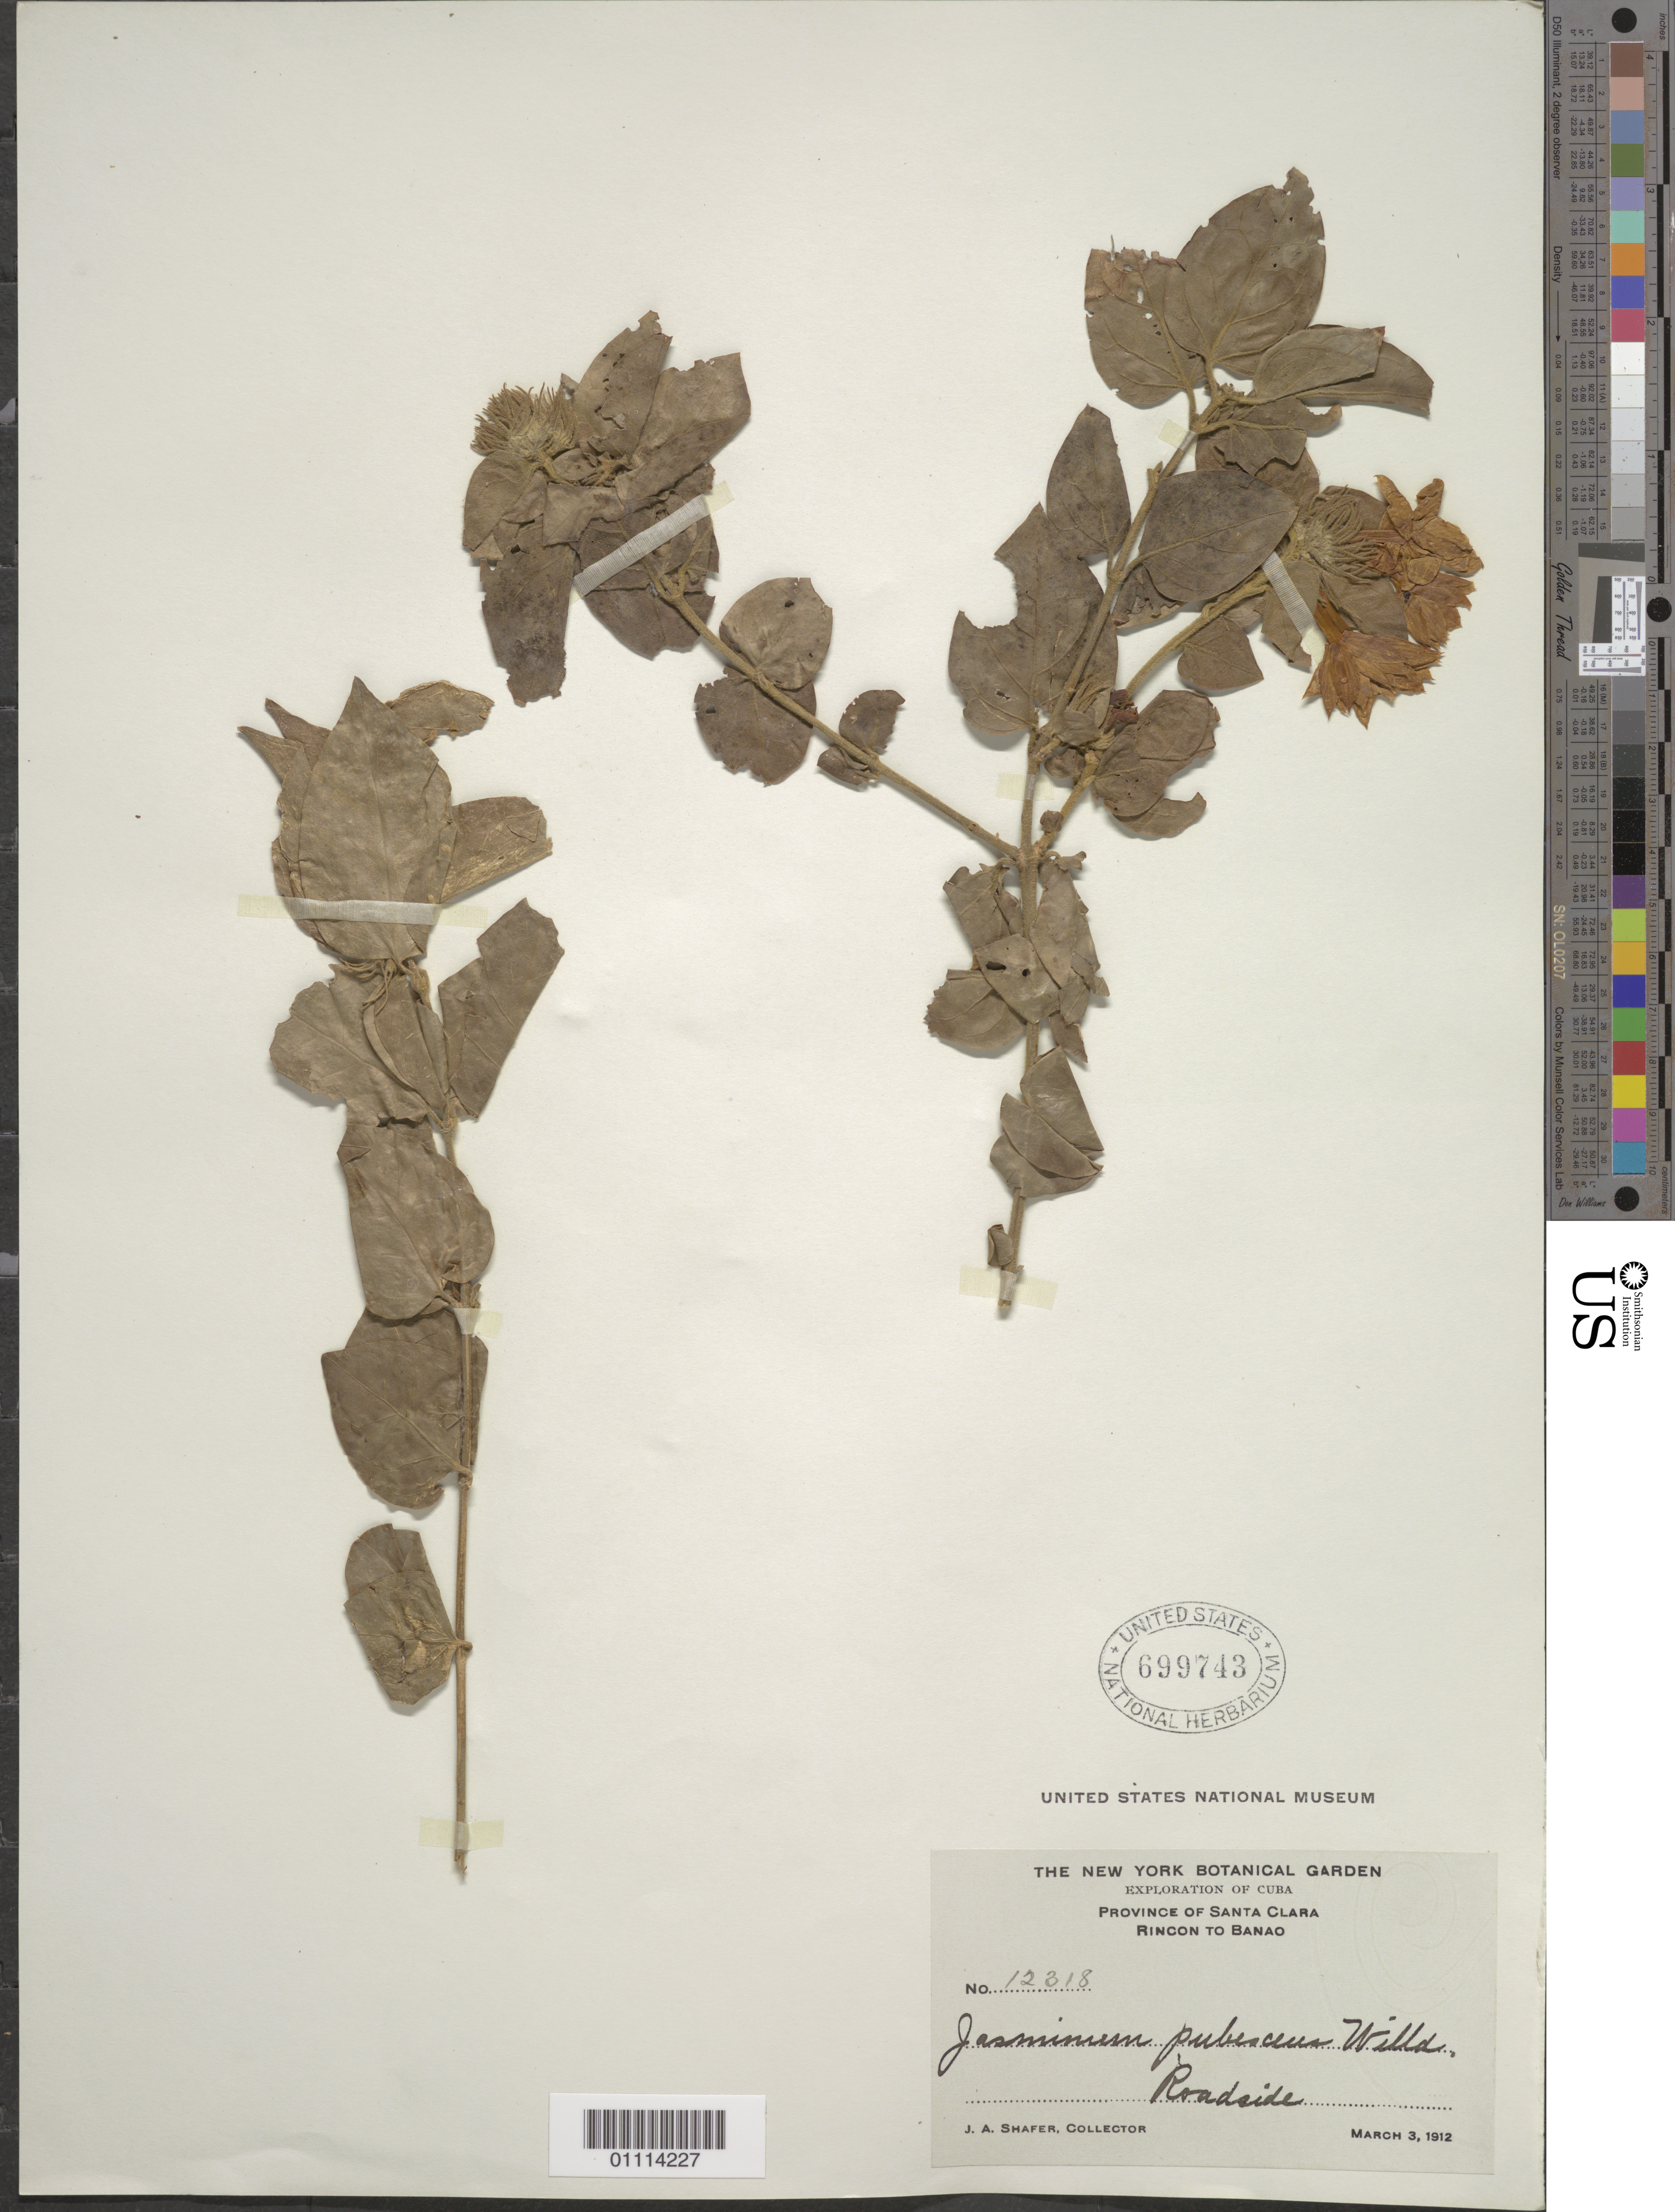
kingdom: Plantae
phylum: Tracheophyta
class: Magnoliopsida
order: Lamiales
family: Oleaceae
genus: Jasminum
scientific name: Jasminum multiflorum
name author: (Burm. f.) Andrews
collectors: J. A. Shafer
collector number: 12318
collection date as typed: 03 Mar 1912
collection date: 1912-03-03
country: Cuba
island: Cuba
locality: Province of Santa Clara, Rincon to Banao Roadside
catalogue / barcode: US 699743